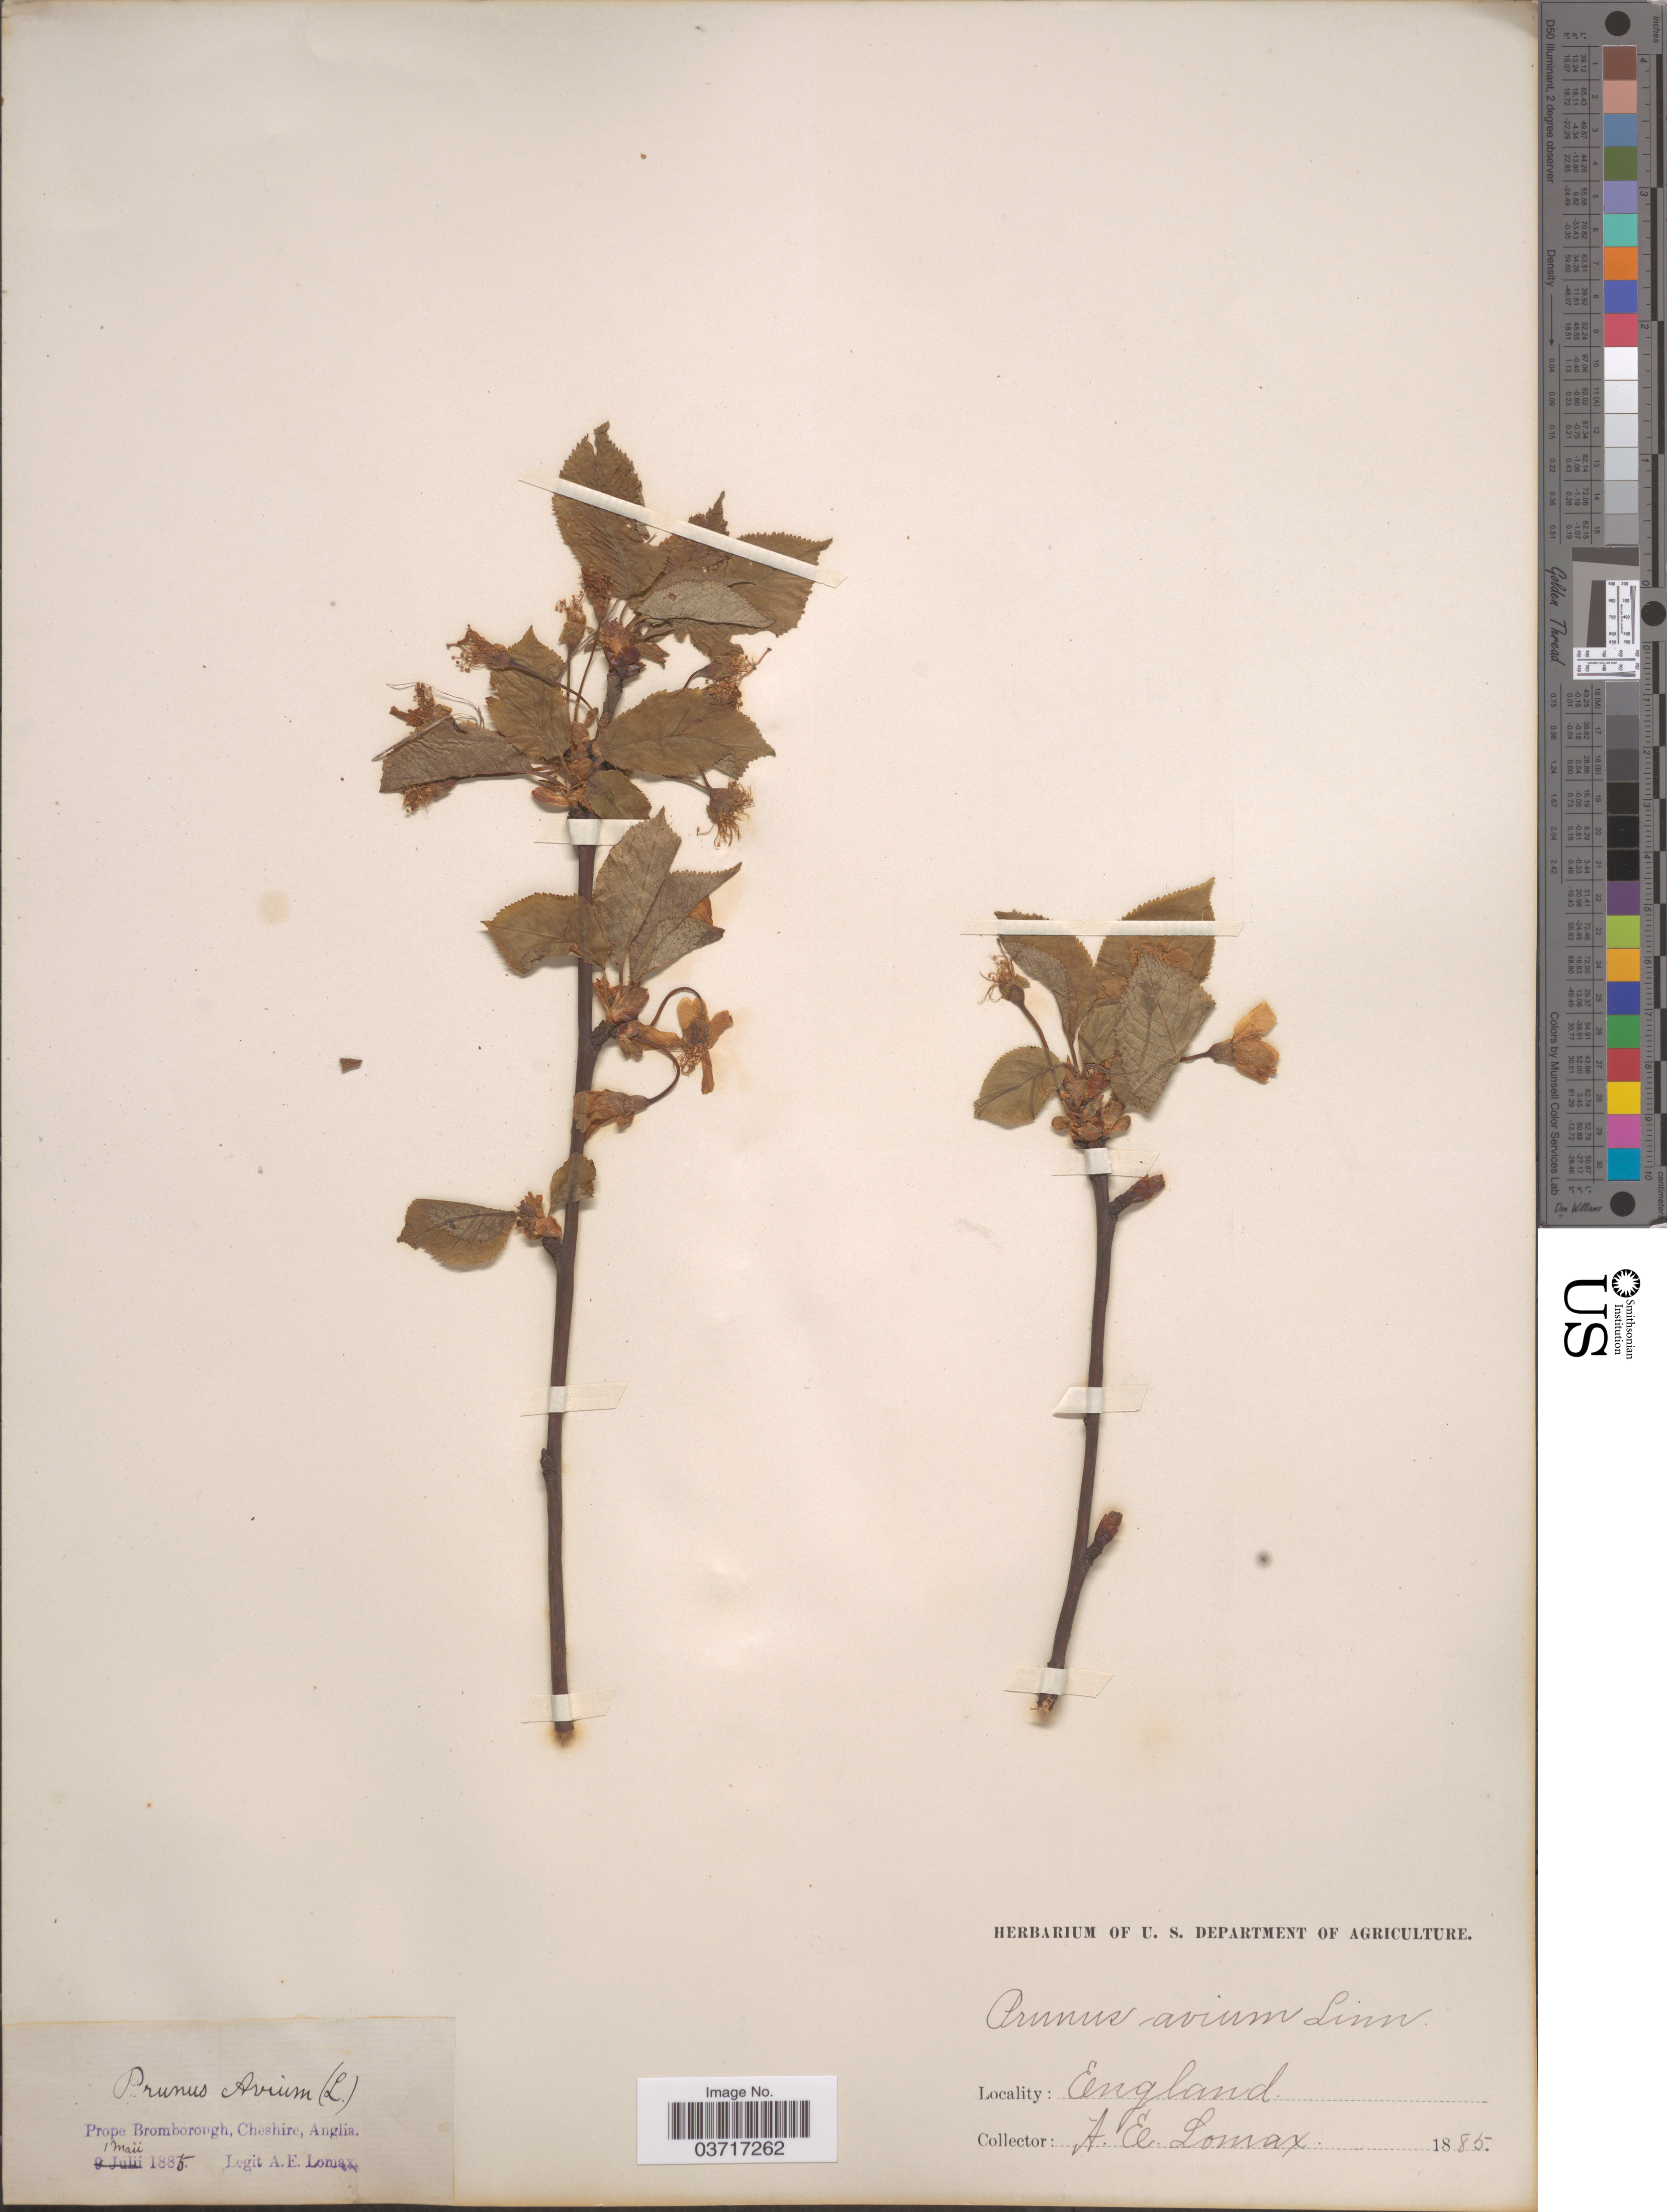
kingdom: Plantae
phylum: Tracheophyta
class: Magnoliopsida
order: Rosales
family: Rosaceae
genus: Prunus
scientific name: Prunus avium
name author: L.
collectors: A. Lomax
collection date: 1885-05-01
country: United Kingdom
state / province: England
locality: Prope Bromborough, Cheshire, Anglia.